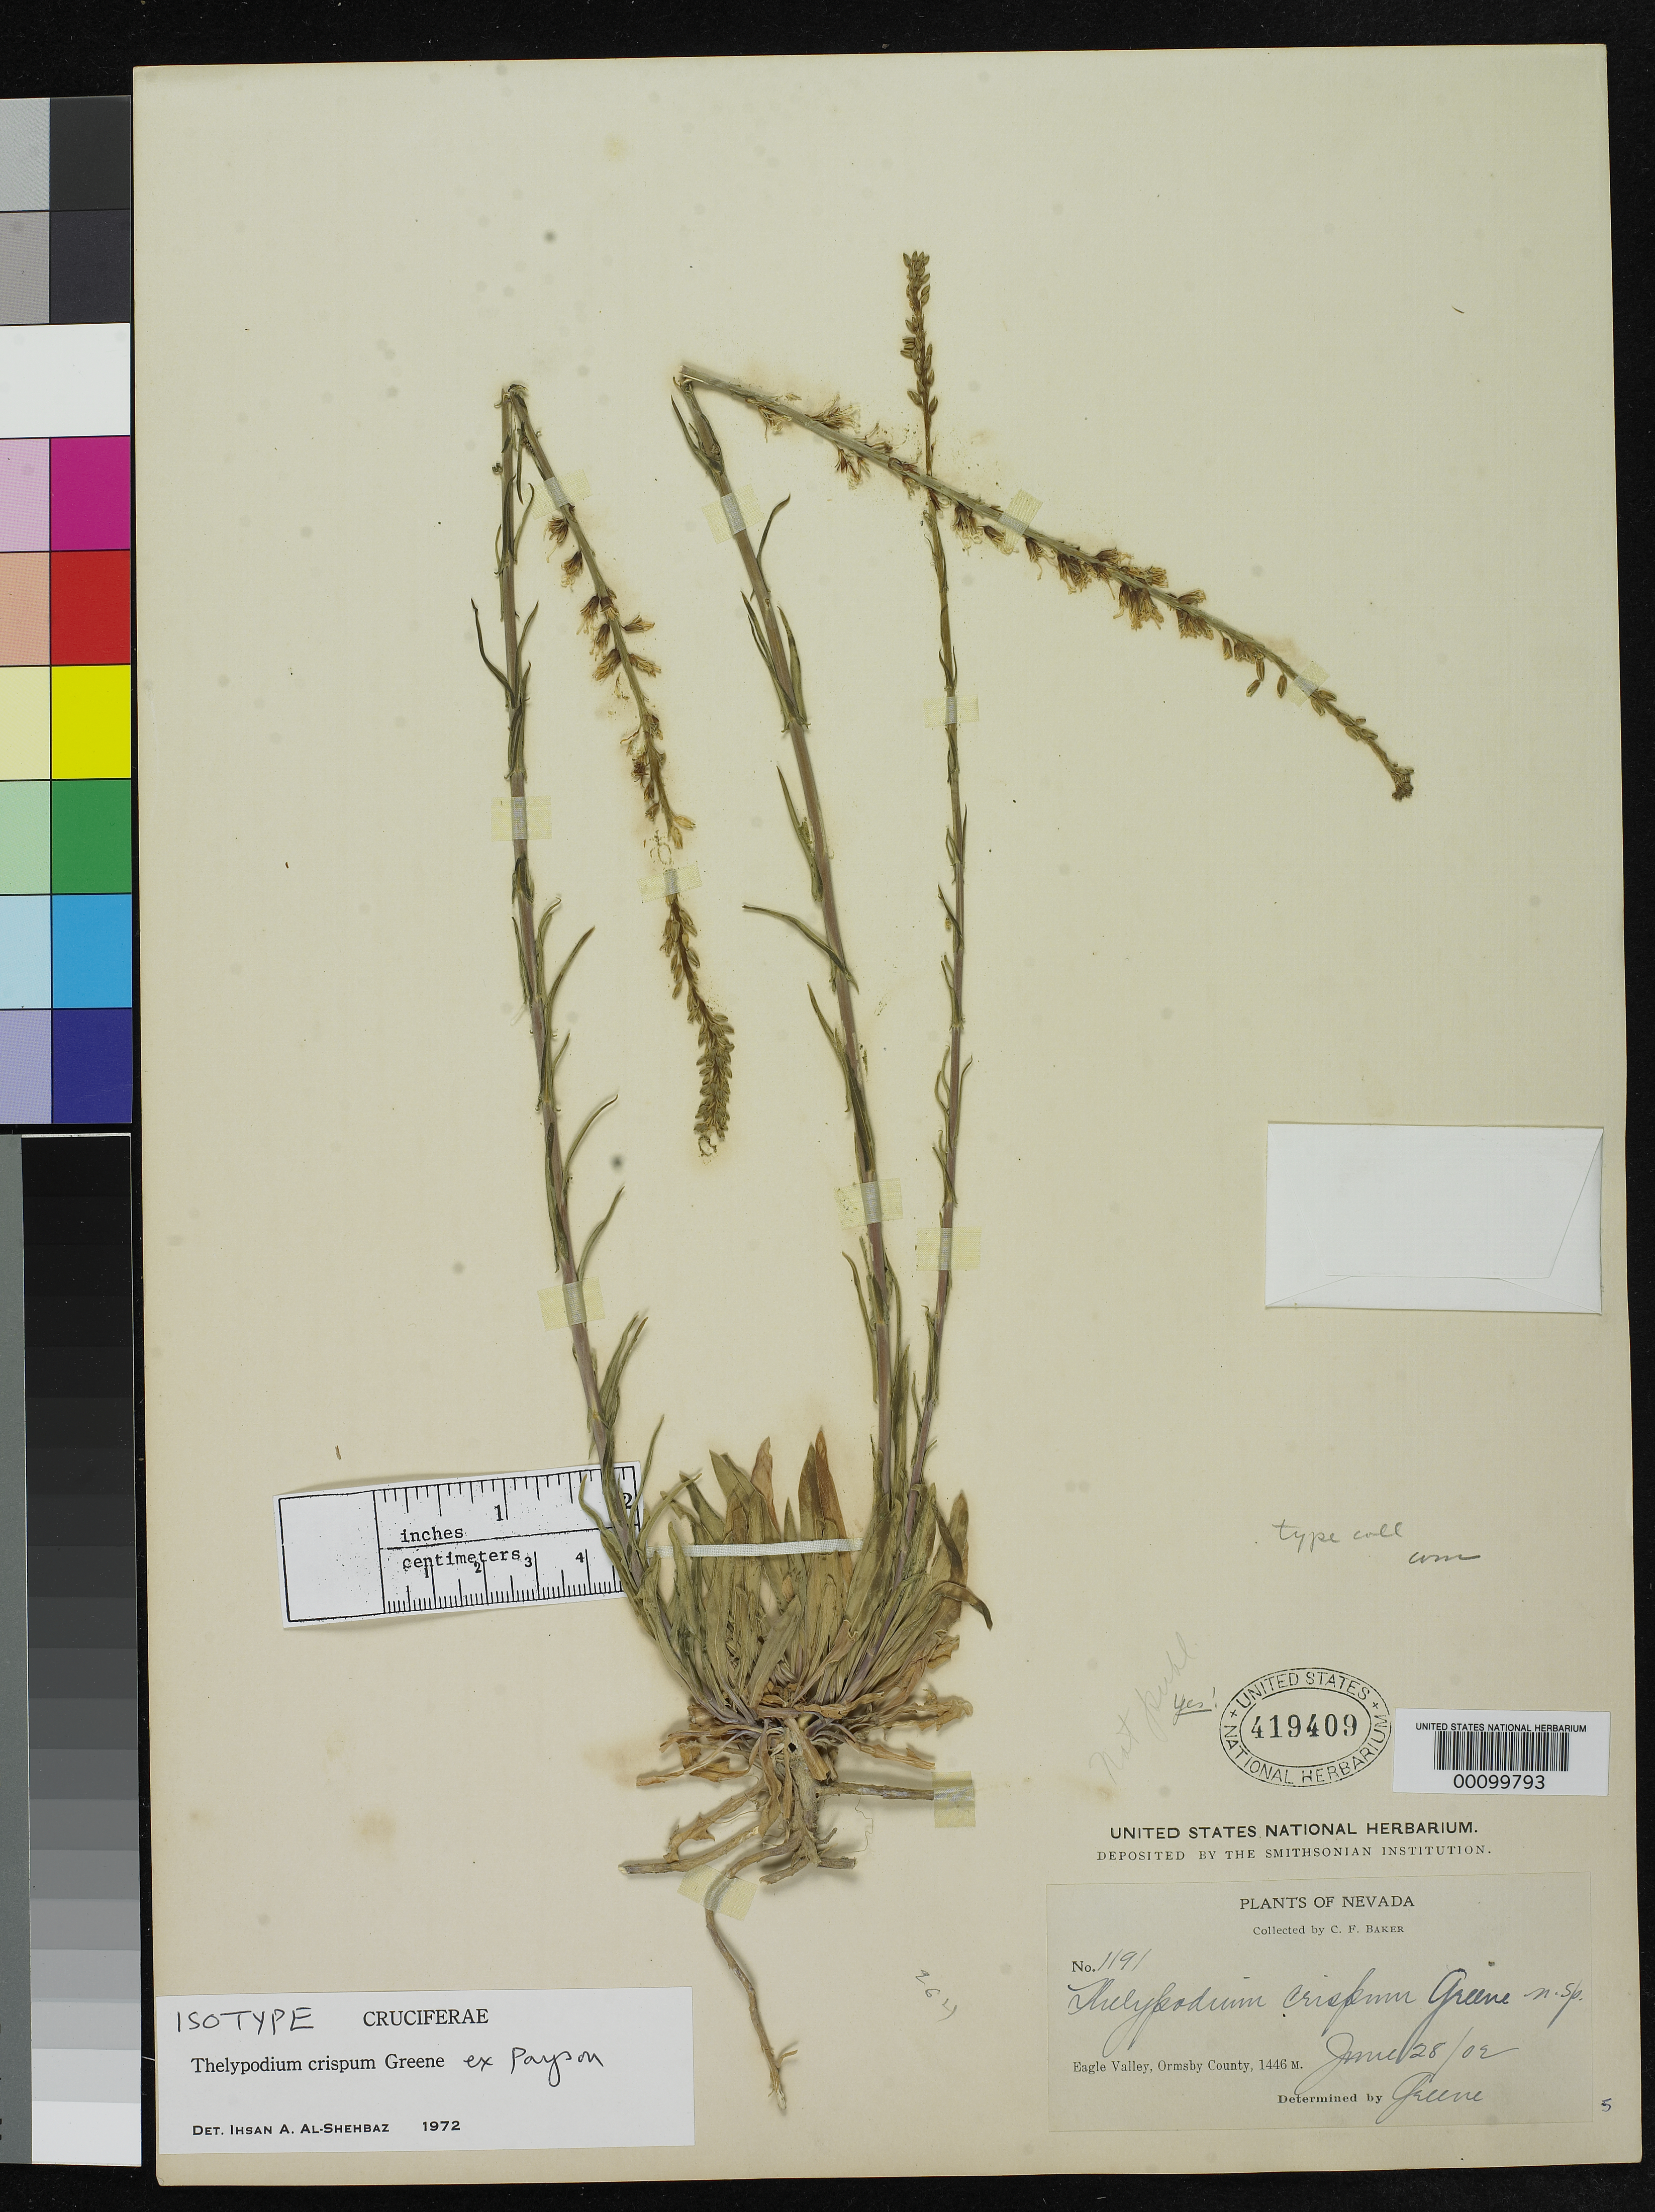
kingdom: Plantae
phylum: Tracheophyta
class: Magnoliopsida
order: Brassicales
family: Brassicaceae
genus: Thelypodium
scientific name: Thelypodium crispum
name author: Greene ex Payson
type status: Isotype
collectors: C. F. Baker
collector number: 1191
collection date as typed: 28 Jun 1902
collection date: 1902-06-28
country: United States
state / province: Nevada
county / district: Ormsby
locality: Eagle Valley.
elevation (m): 1446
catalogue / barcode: US 419409